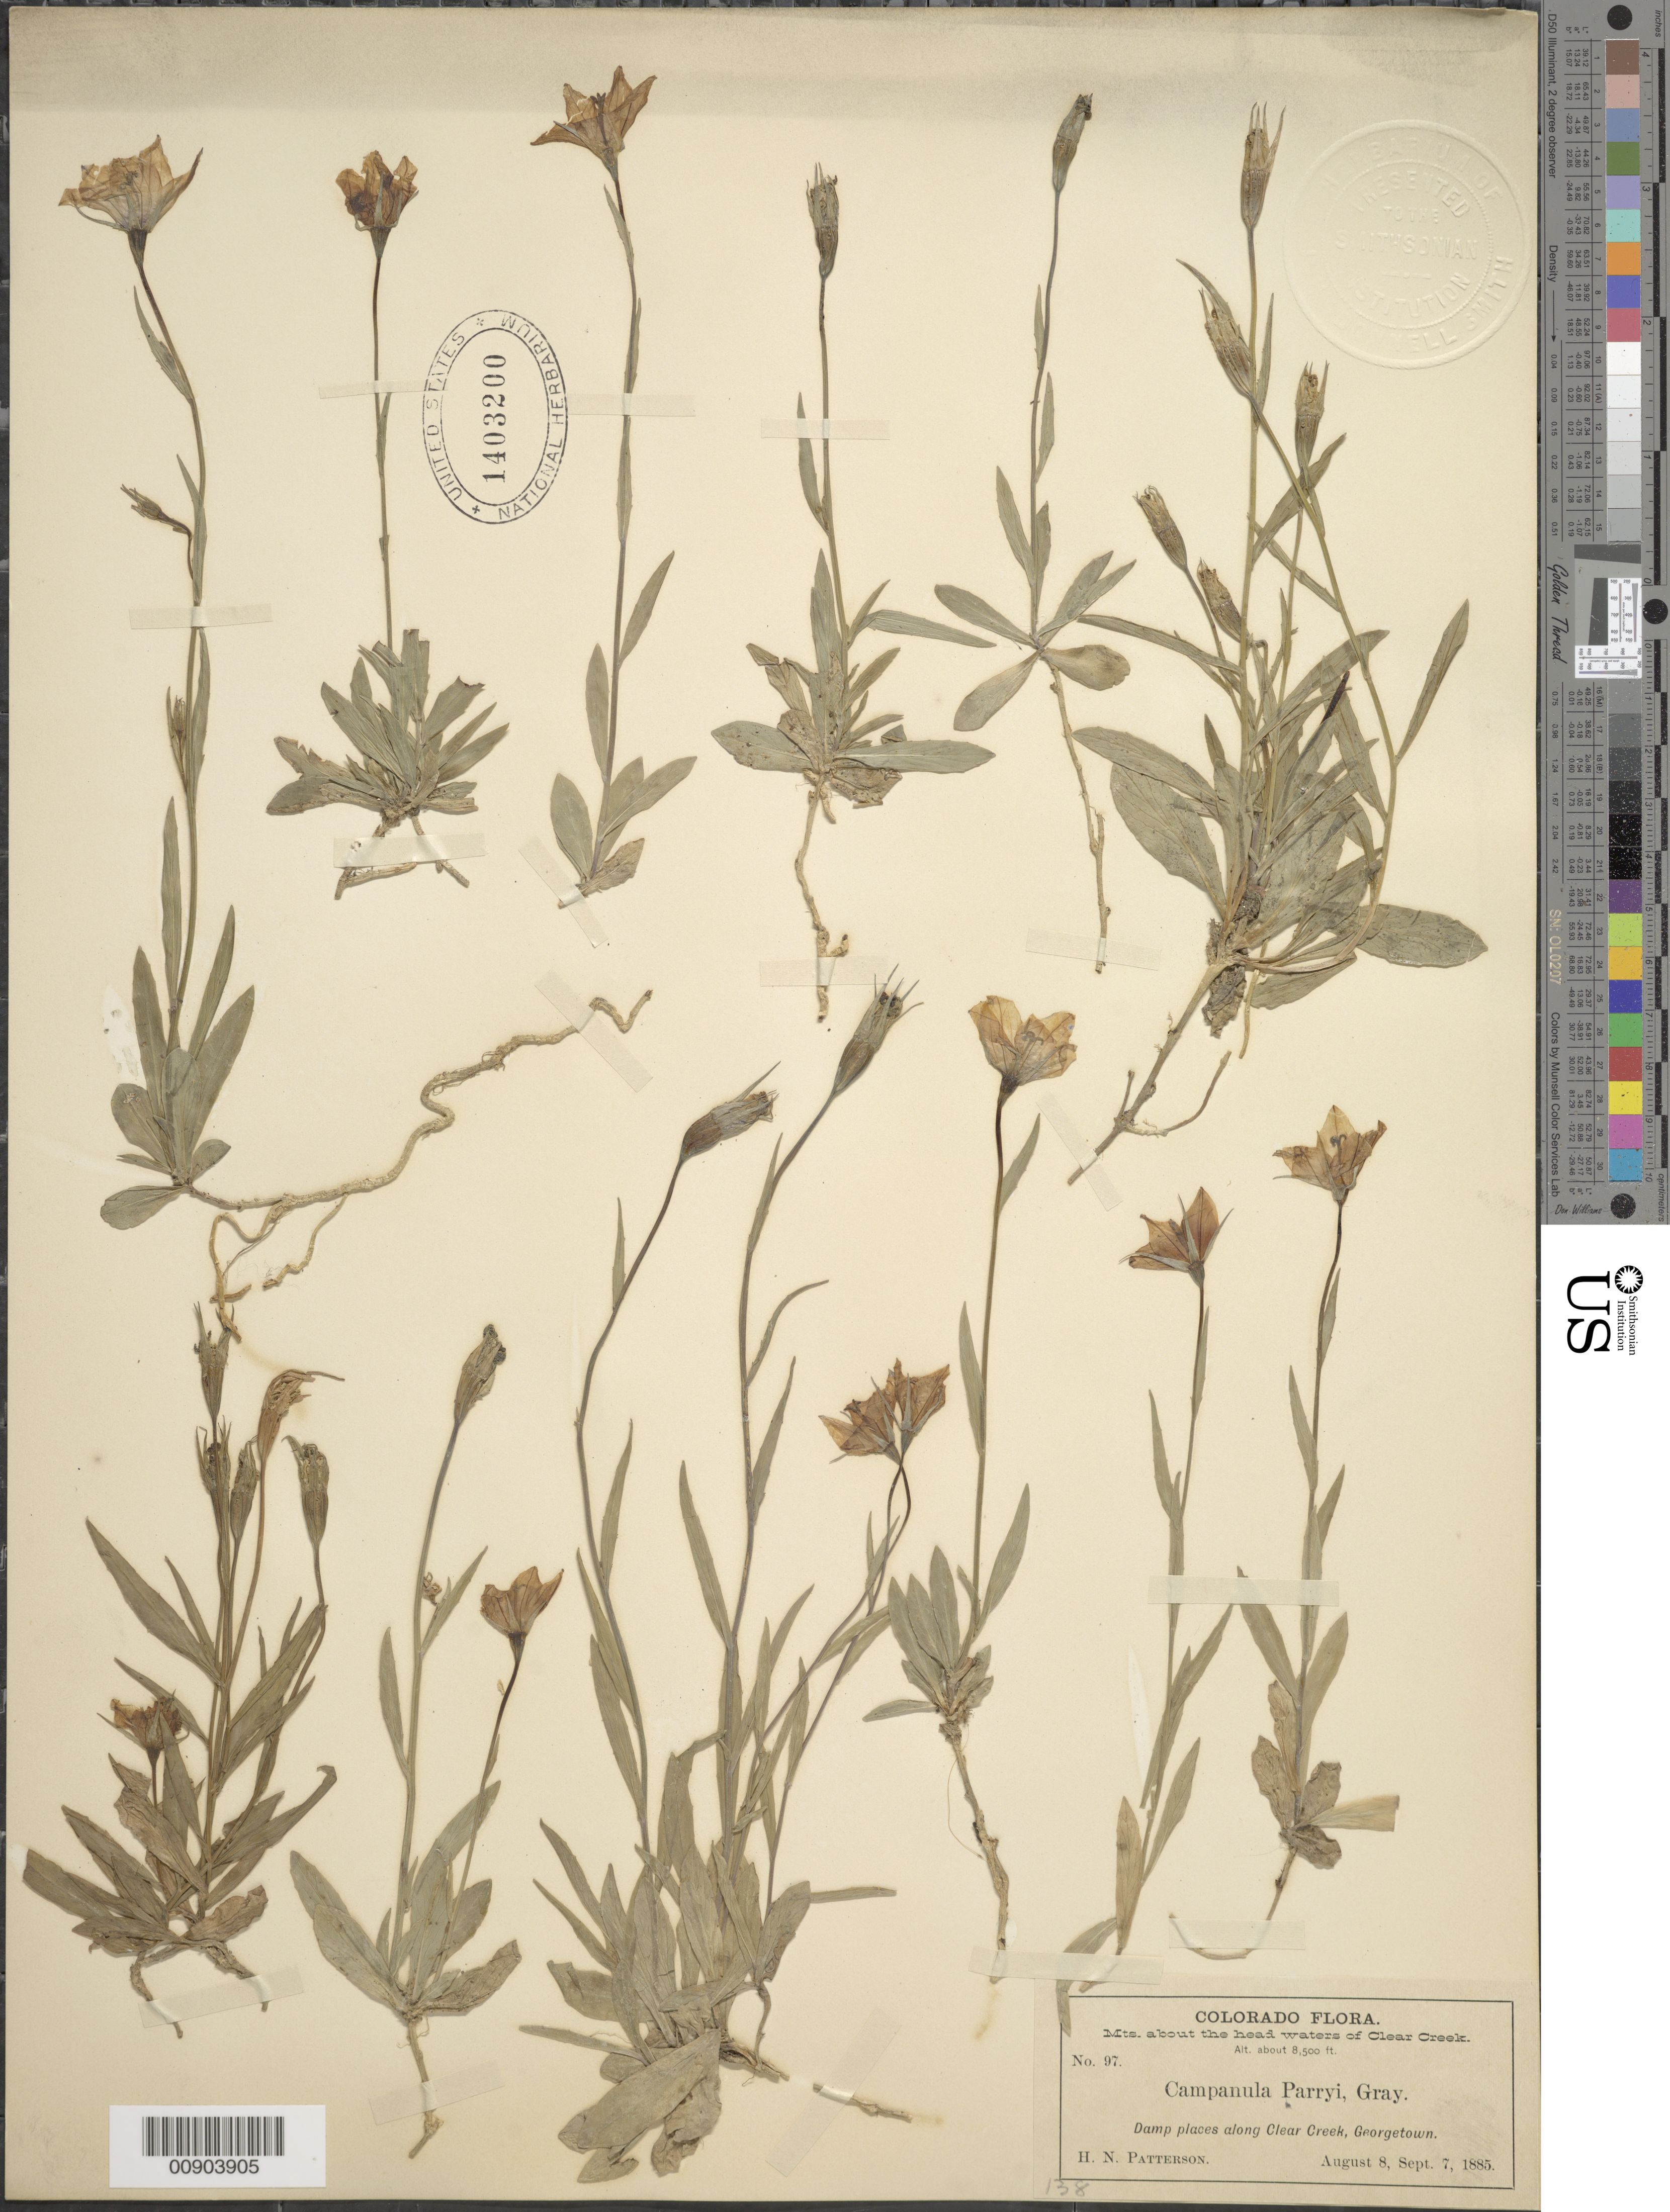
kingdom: Plantae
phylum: Tracheophyta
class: Magnoliopsida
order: Asterales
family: Campanulaceae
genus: Campanula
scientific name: Campanula planiflora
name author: Engelm.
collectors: H. N. Patterson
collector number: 97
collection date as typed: August 8, Sept. 7, 1885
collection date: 1885-08-08/1885-09-07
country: United States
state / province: Colorado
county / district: Clear Creek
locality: Clear Creek, Georgetown.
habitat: Damp places along creek.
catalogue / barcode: US 1403200